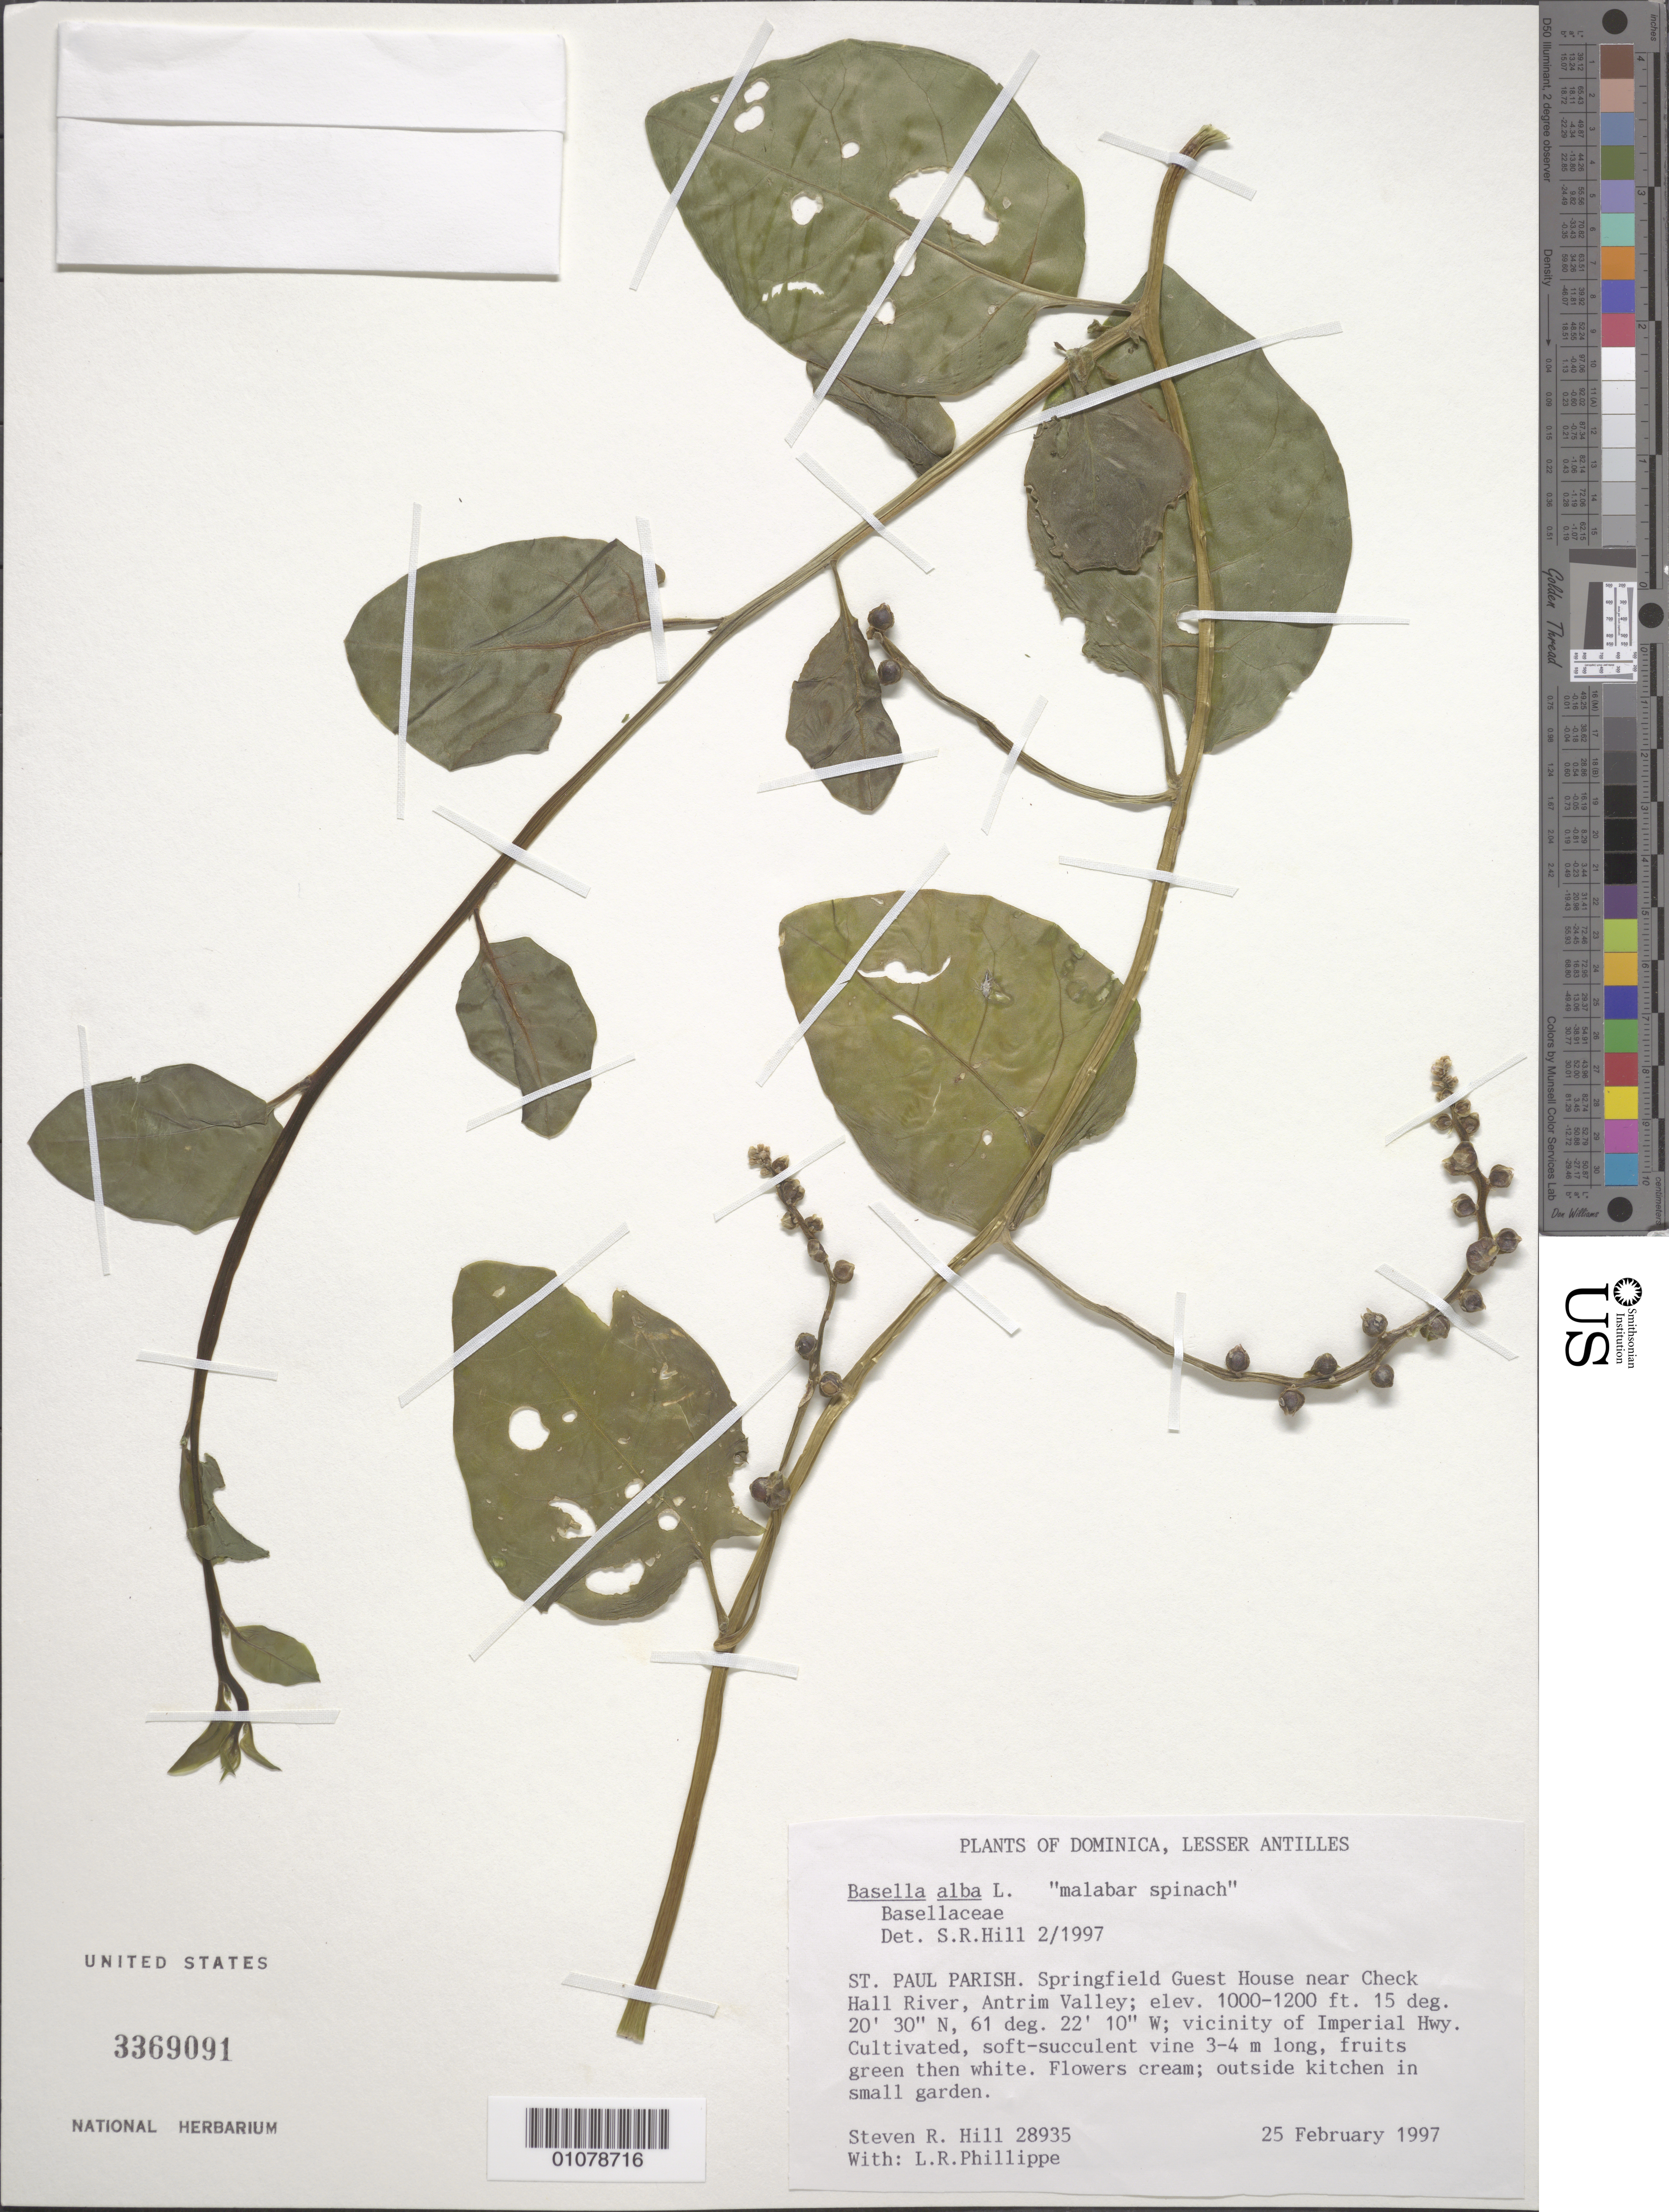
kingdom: Plantae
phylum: Tracheophyta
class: Magnoliopsida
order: Caryophyllales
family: Basellaceae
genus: Basella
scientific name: Basella alba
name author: L.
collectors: S. R. Hill & L. Phillippe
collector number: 28935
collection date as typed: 25 Feb 1997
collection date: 1997-02-25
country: Dominica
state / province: St. Patrick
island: Dominica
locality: St Paul Parish. Vicinity of Imperial Hwy. Antrim Valley, Springfield Guest House near Check Hall River.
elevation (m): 305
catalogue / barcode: US 3369091